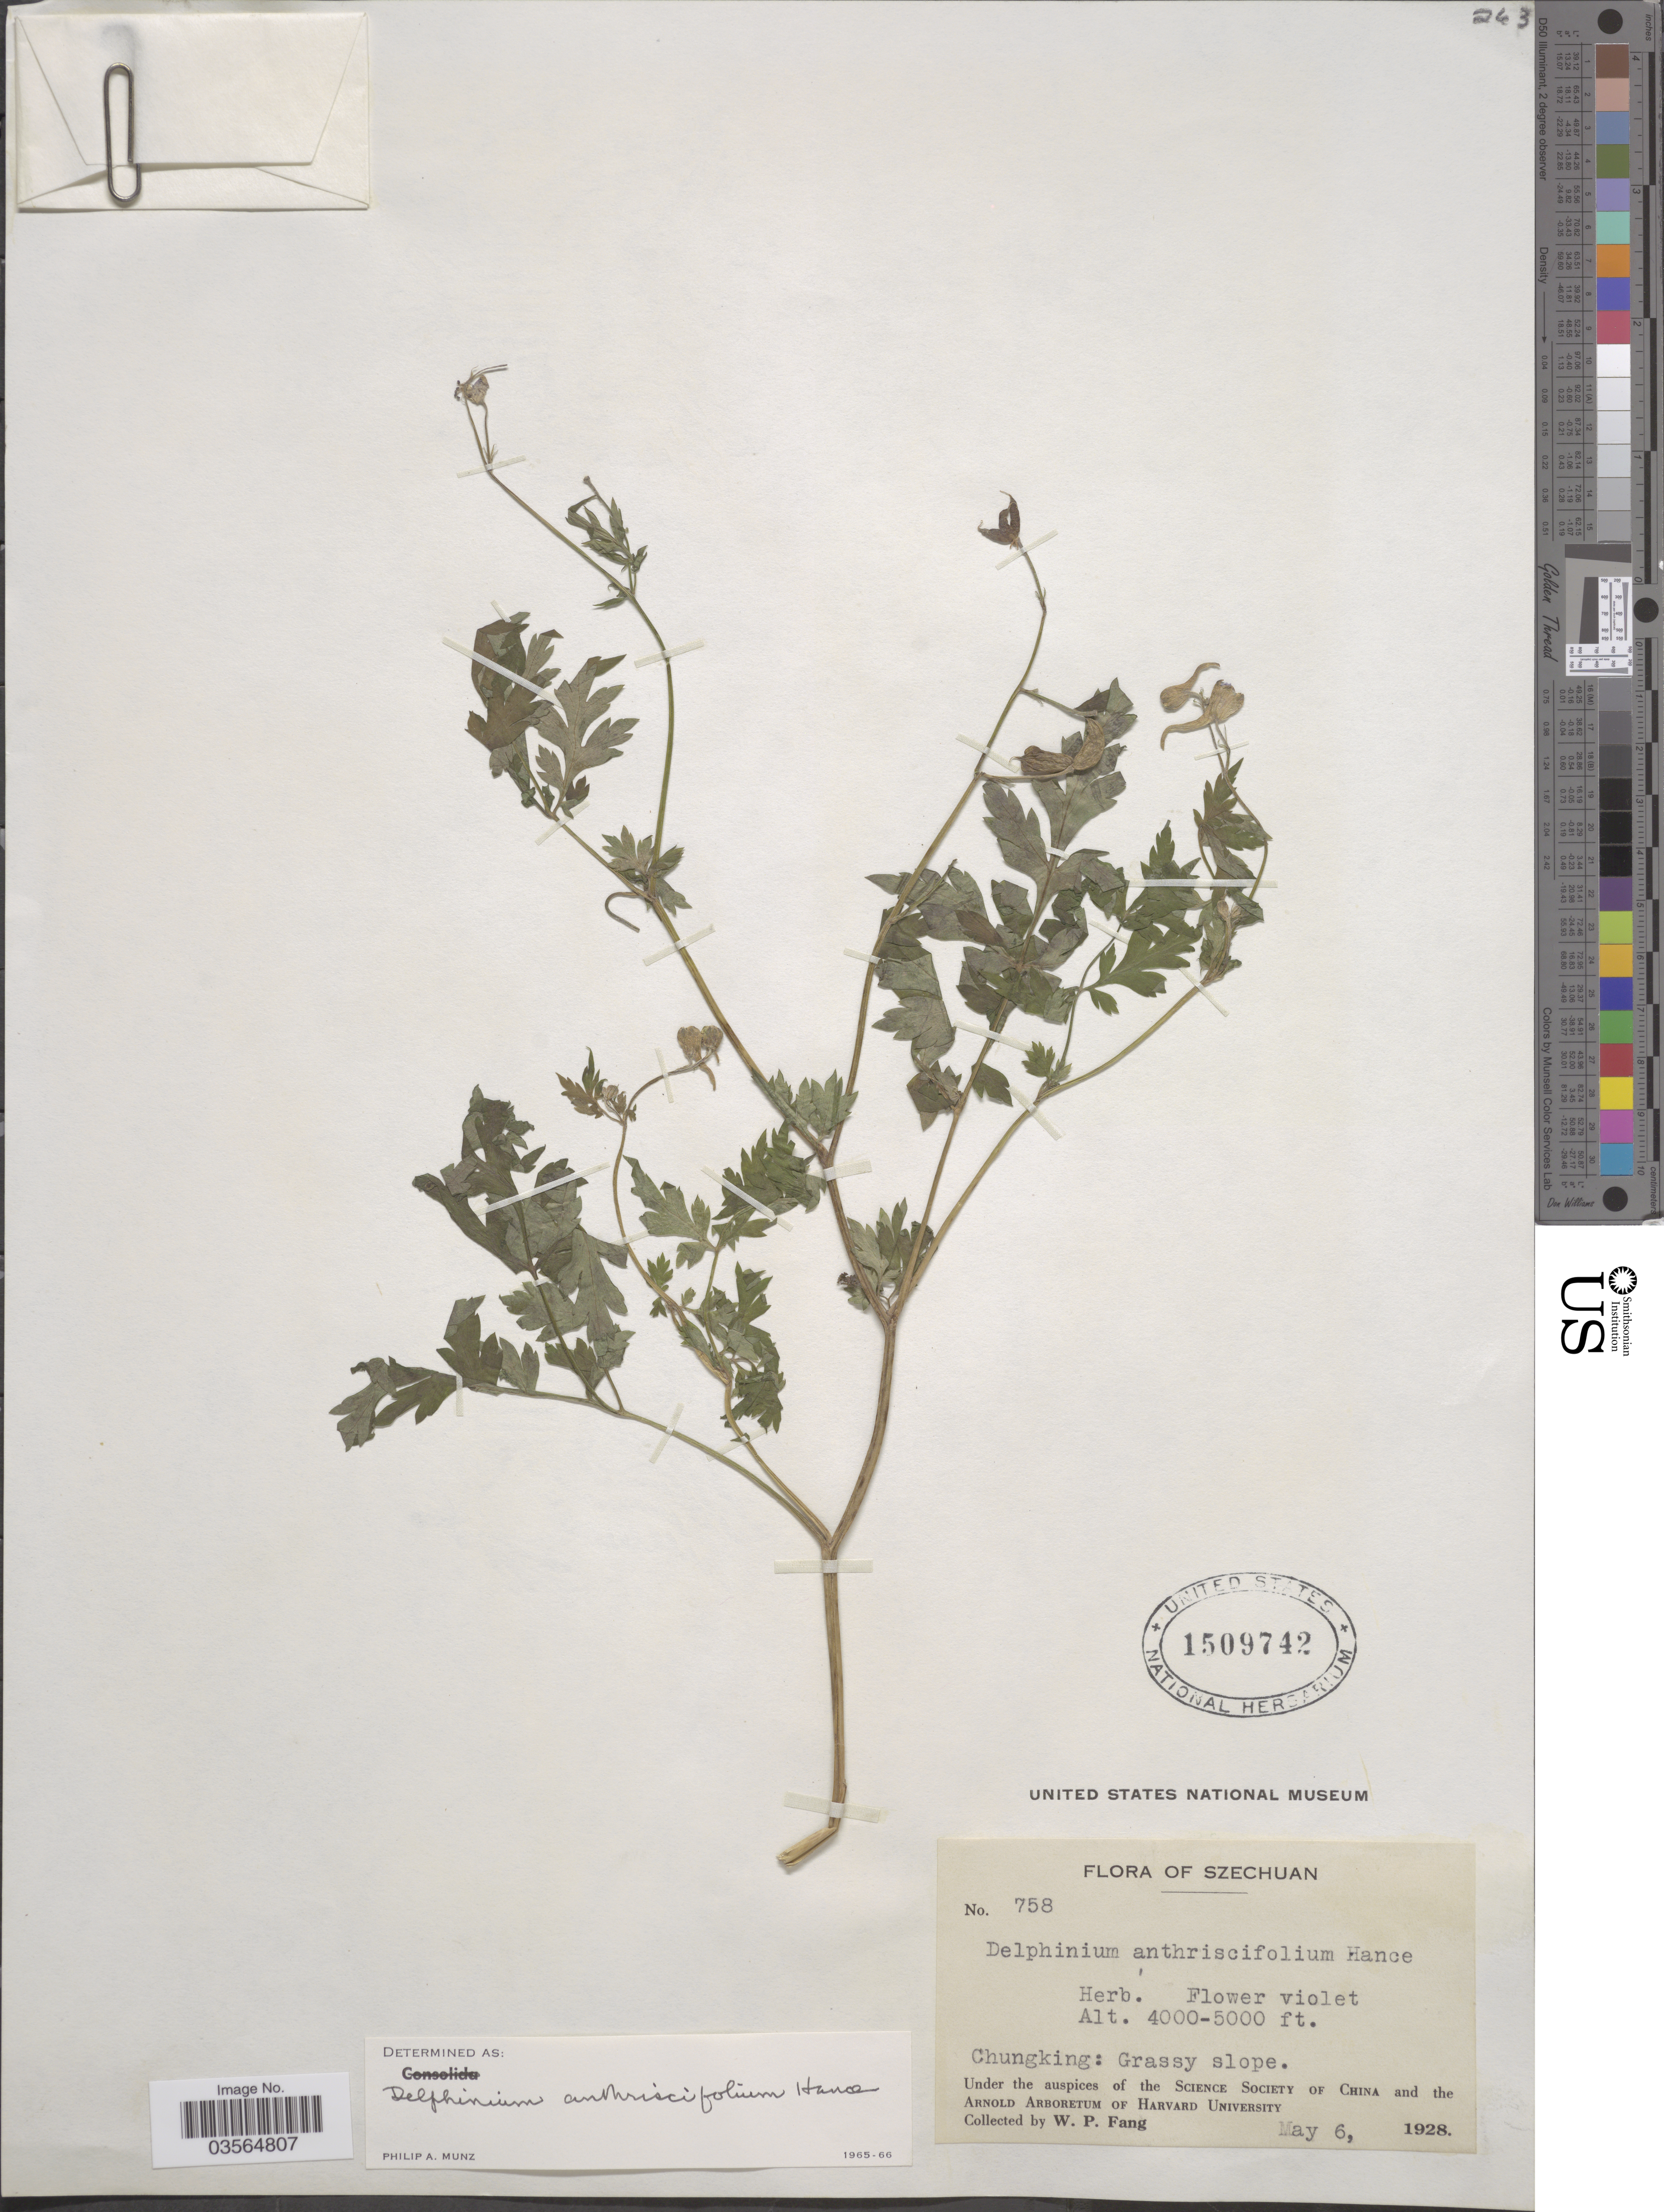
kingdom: Plantae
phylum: Tracheophyta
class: Magnoliopsida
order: Ranunculales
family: Ranunculaceae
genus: Delphinium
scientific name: Delphinium anthriscifolium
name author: Hance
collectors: W. P. Fang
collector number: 758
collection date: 1928-05-06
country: China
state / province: Sichuan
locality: Szechuan. Chungking. Grassy slope.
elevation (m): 1219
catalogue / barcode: US 1509742